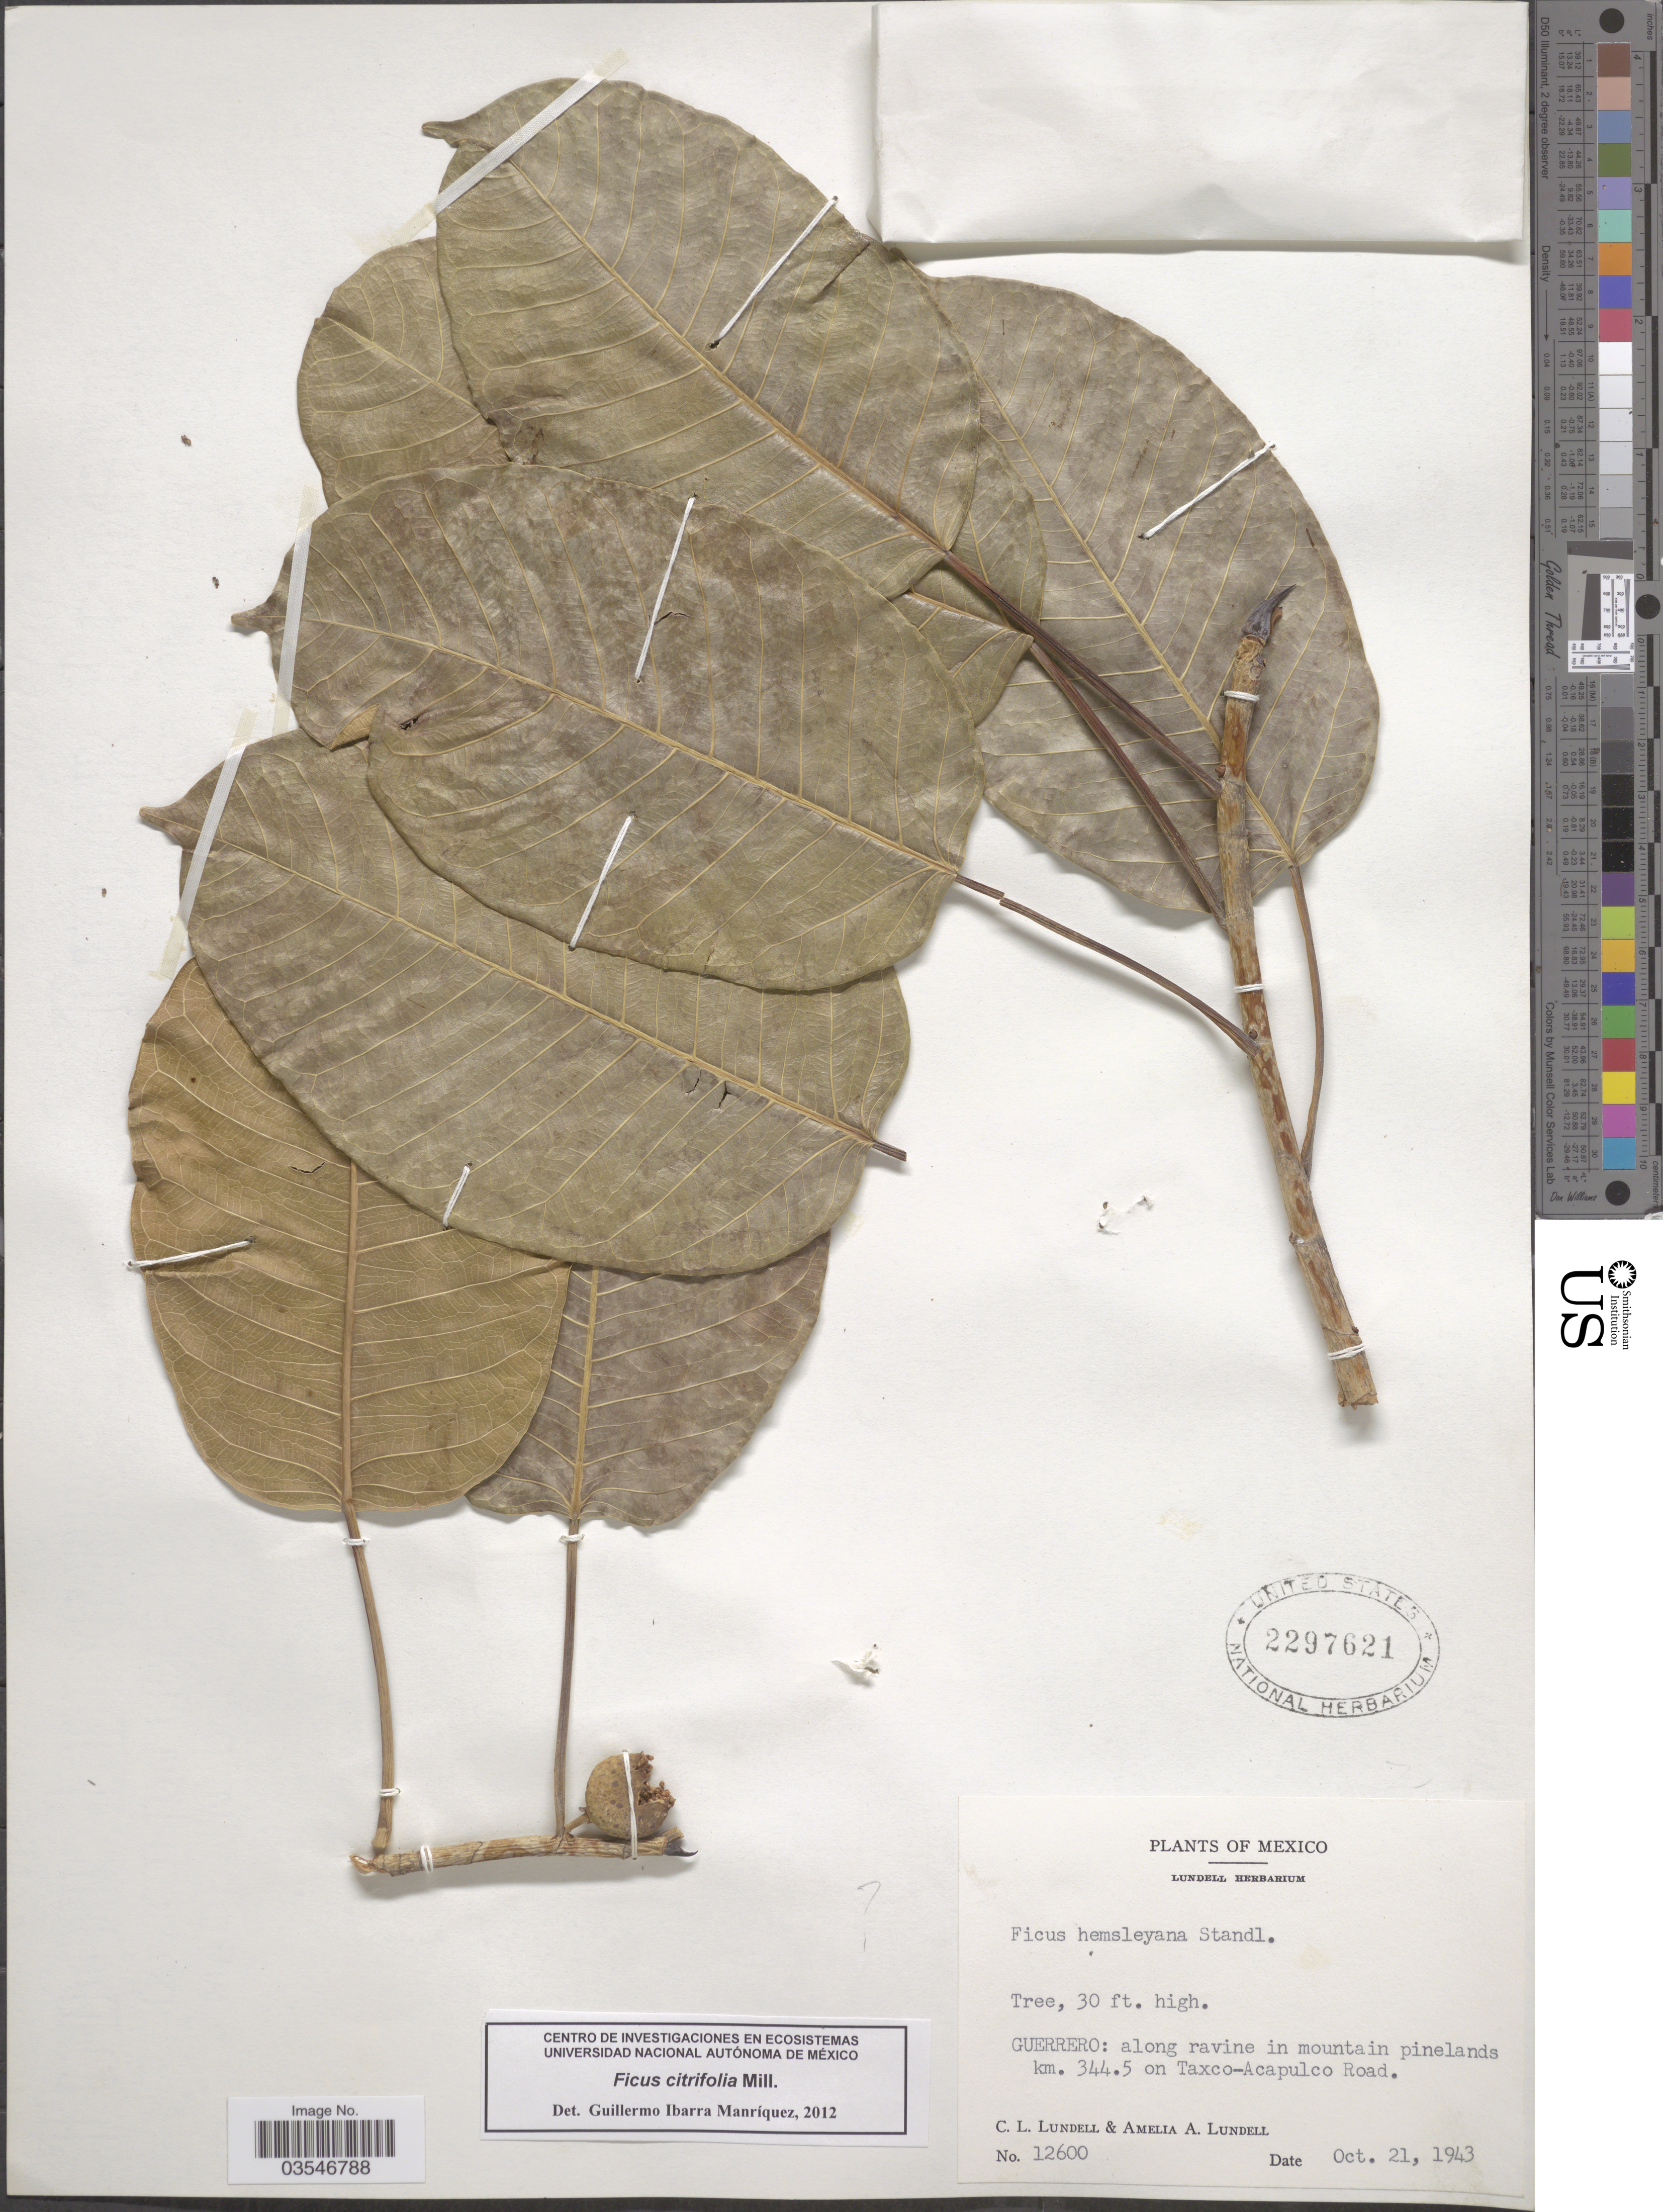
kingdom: Plantae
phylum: Tracheophyta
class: Magnoliopsida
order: Rosales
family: Moraceae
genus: Ficus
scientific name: Ficus citrifolia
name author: Mill.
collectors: C. L. Lundell & A. A. Lundell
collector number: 12600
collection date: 1943-10-21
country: Mexico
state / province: Guerrero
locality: Along ravine in mountain pinelands km. 344.5 on Taxco-Acapulco Road.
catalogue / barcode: US 2297621